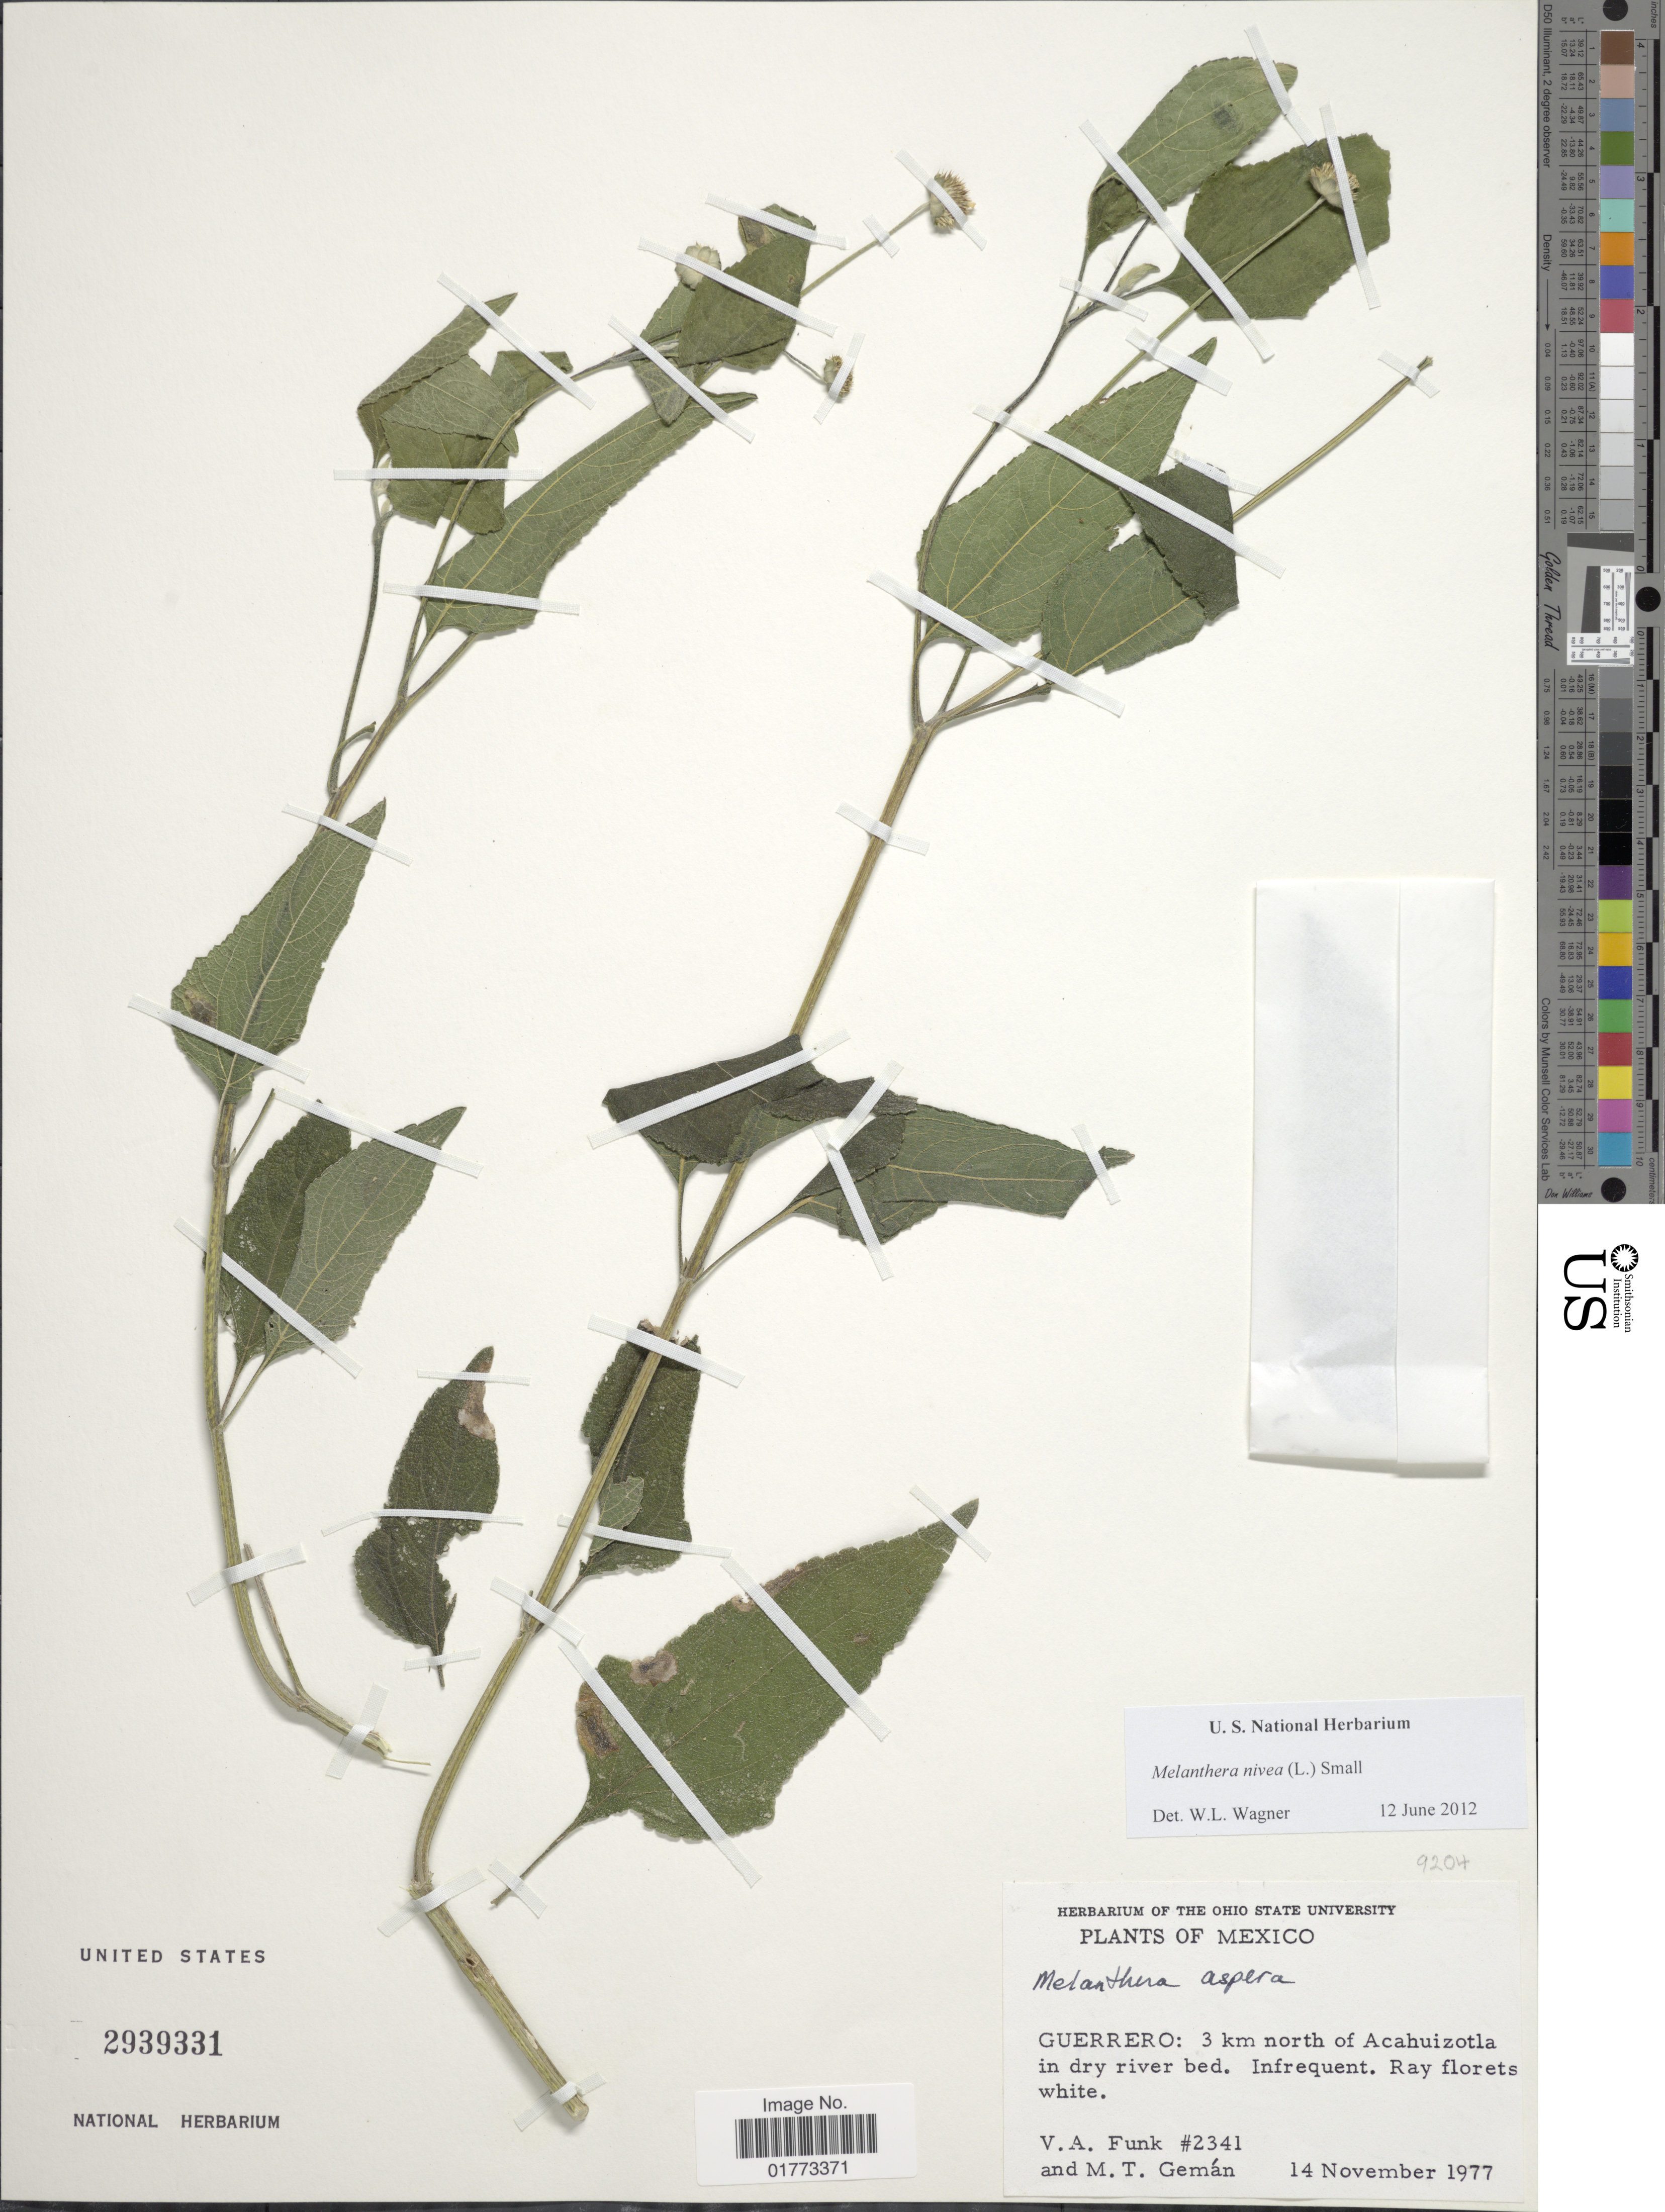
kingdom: Plantae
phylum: Tracheophyta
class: Magnoliopsida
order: Asterales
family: Asteraceae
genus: Melanthera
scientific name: Melanthera nivea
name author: (L.) Small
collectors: V. Funk & M. Gemán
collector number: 2341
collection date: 1977-11-14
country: Mexico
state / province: Guerrero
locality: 3 km north of Acahuizotla in dry river bed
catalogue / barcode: US 2939331